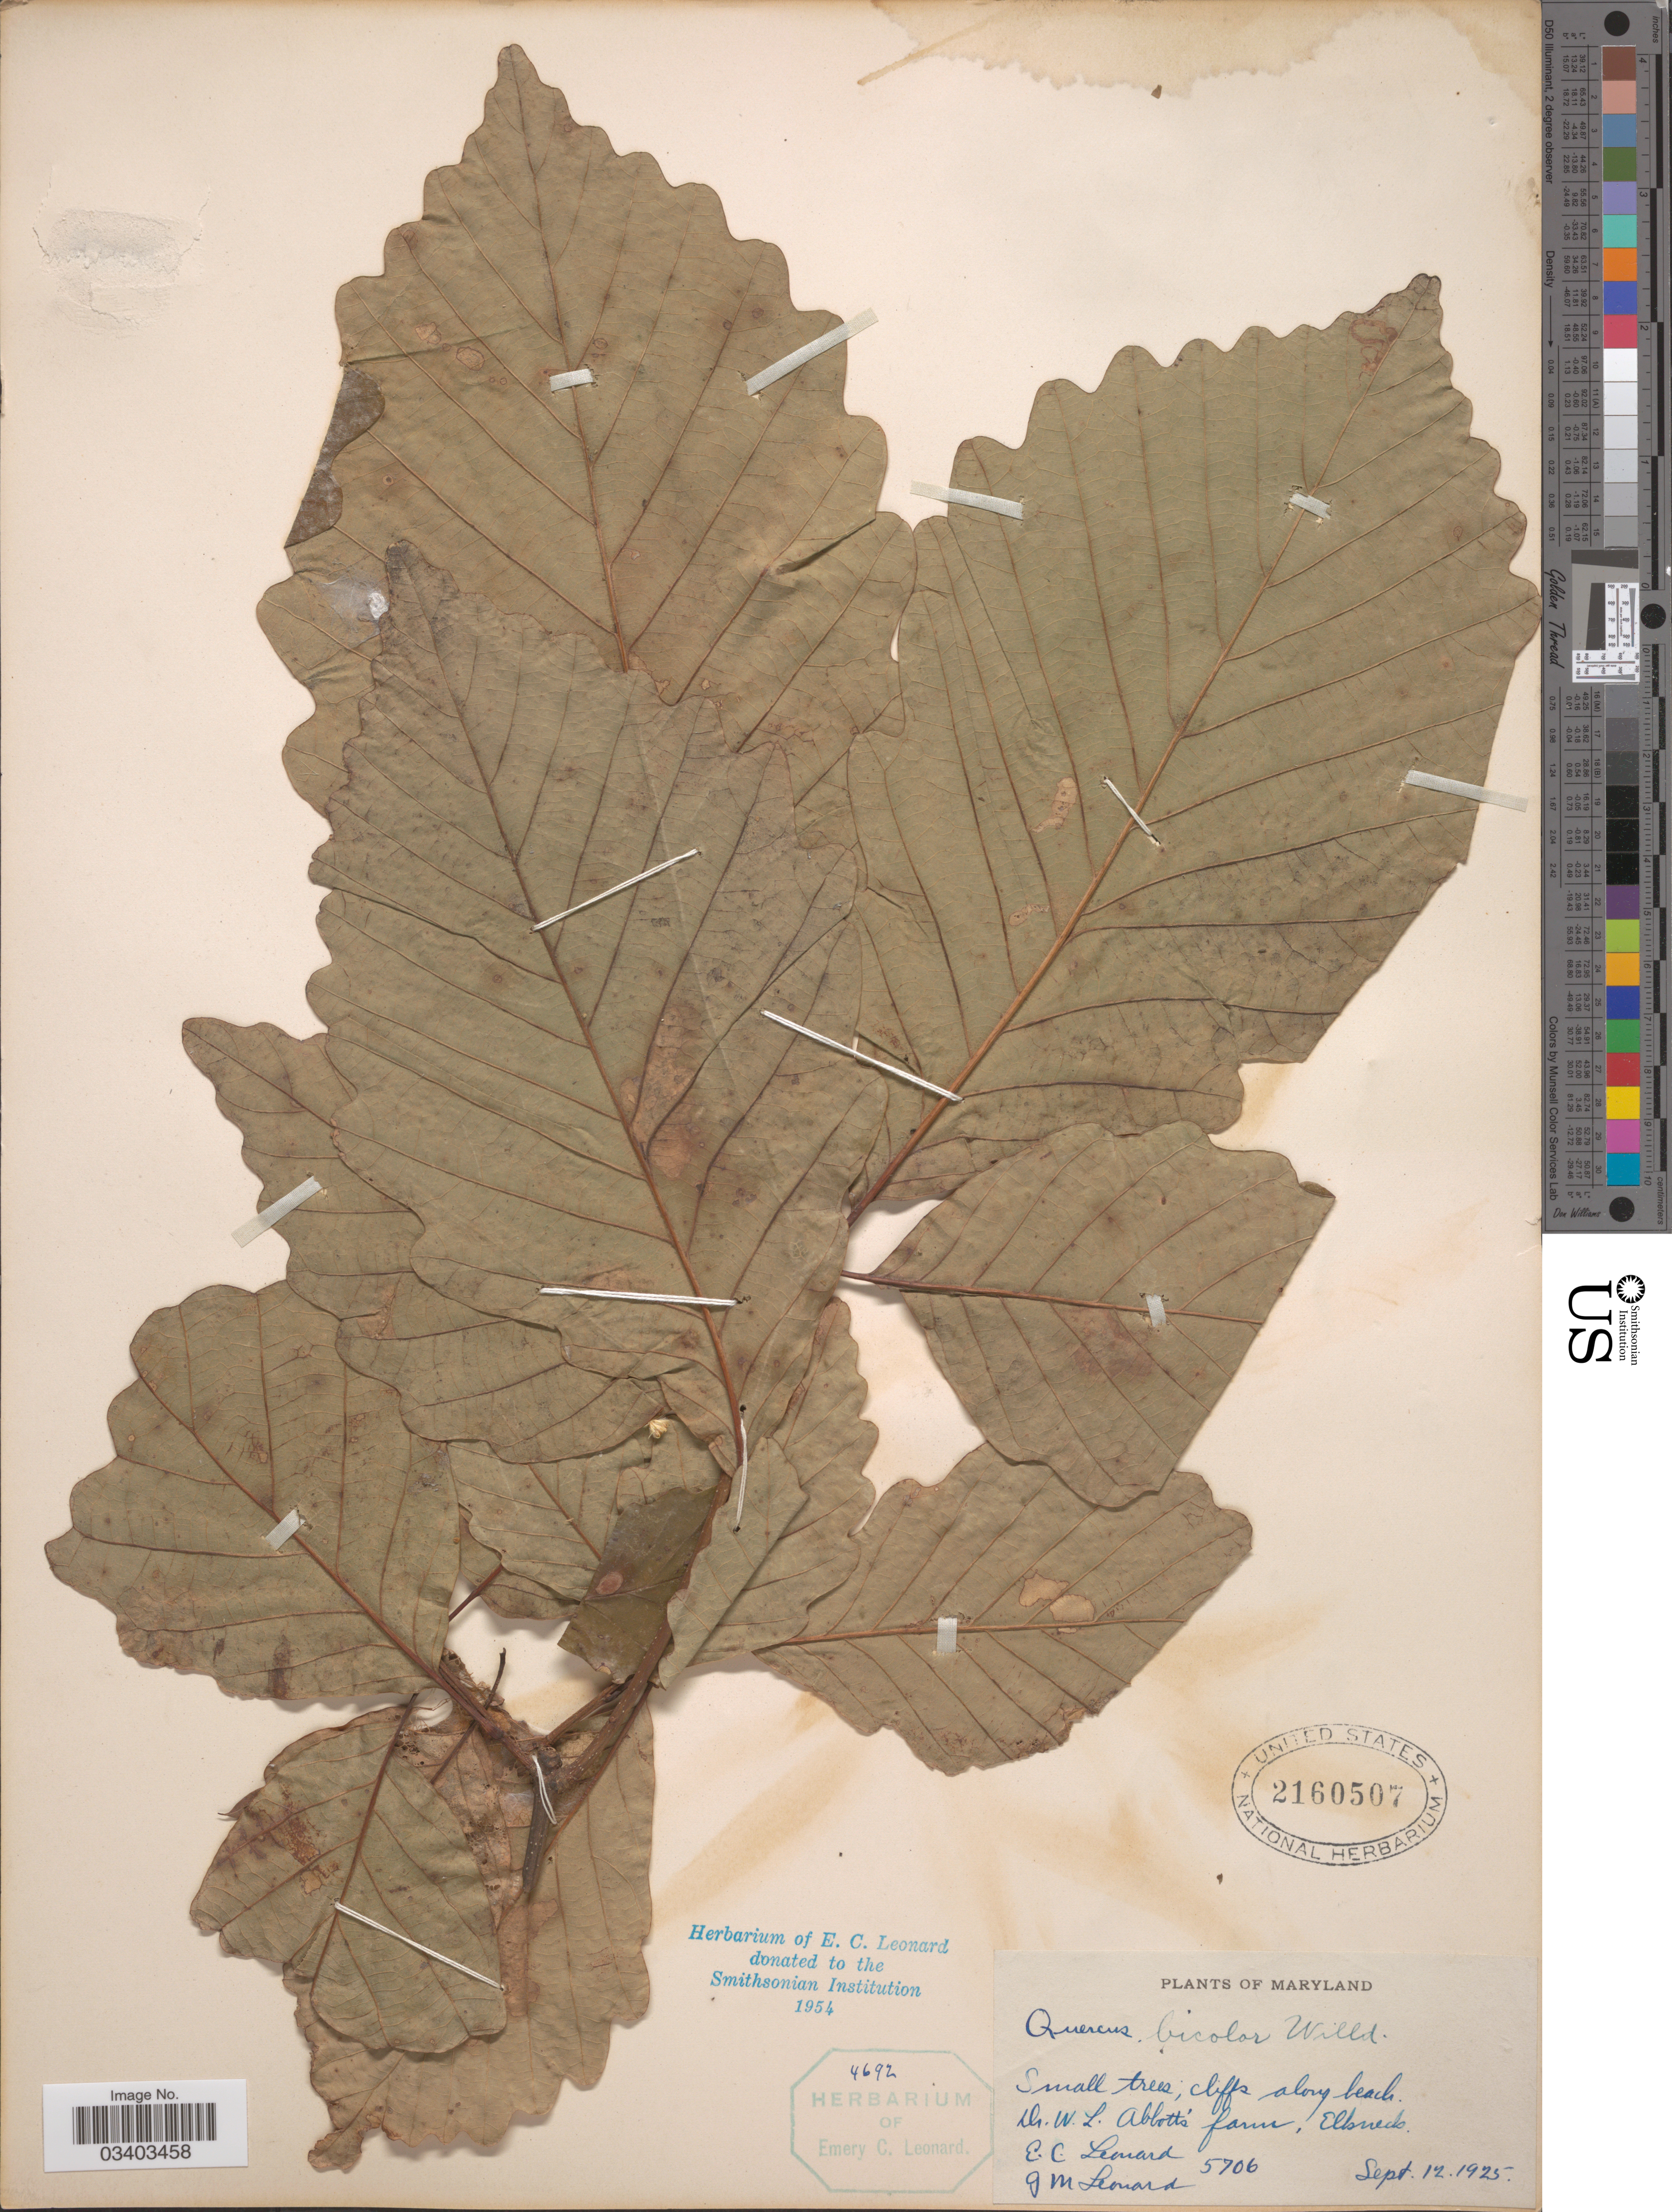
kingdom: Plantae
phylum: Tracheophyta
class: Magnoliopsida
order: Fagales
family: Fagaceae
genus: Quercus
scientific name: Quercus bicolor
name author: Willd.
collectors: E. C. Leonard & G. M. Leonard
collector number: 5706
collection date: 1925-09-12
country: United States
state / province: Maryland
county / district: Cecil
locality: Dr. W.L. Abbott's farm, Elkneck.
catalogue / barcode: US 2160507